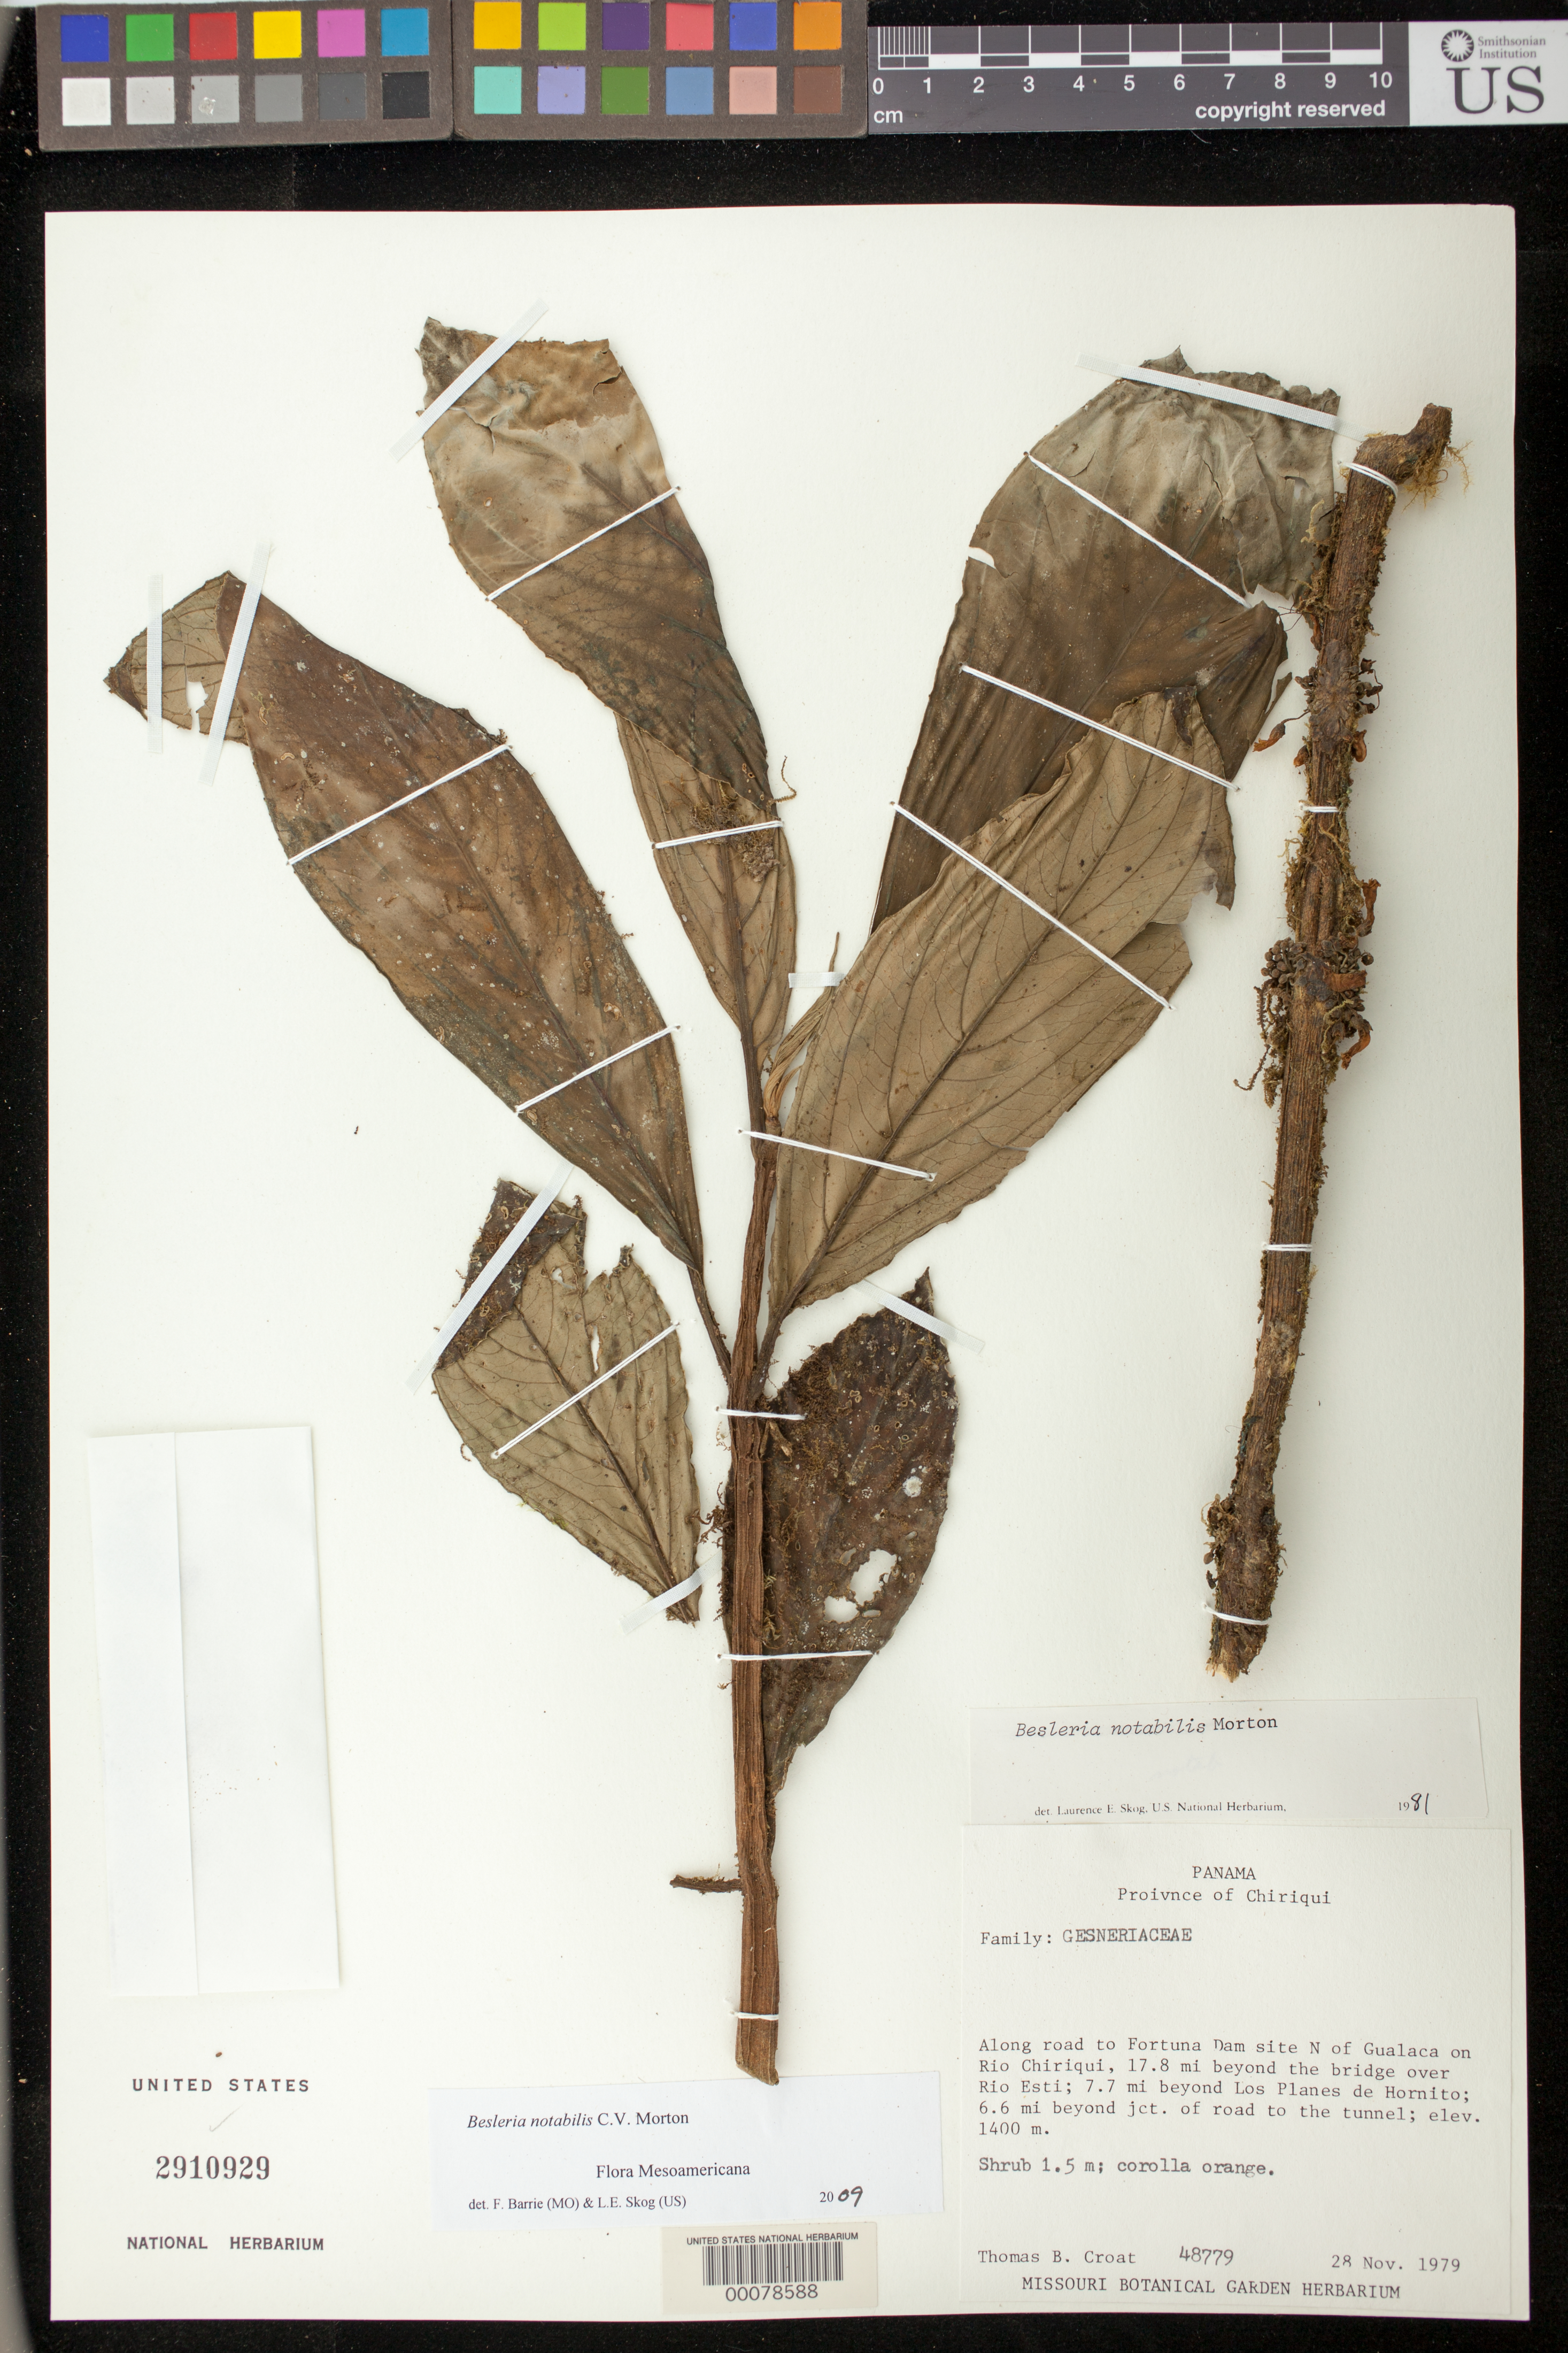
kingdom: Plantae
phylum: Tracheophyta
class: Magnoliopsida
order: Lamiales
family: Gesneriaceae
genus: Besleria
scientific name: Besleria notabilis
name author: C.V. Morton in Standl.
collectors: T. B. Croat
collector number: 48779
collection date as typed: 28 Nov 1979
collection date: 1979-11-28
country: Panama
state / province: Chiriquí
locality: Along road to Fortuna Dam site N of Gualaca on Rio Chiriqui, 17.8 mi beyond the bridge over Rio Esti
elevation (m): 1400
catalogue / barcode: US 2910929